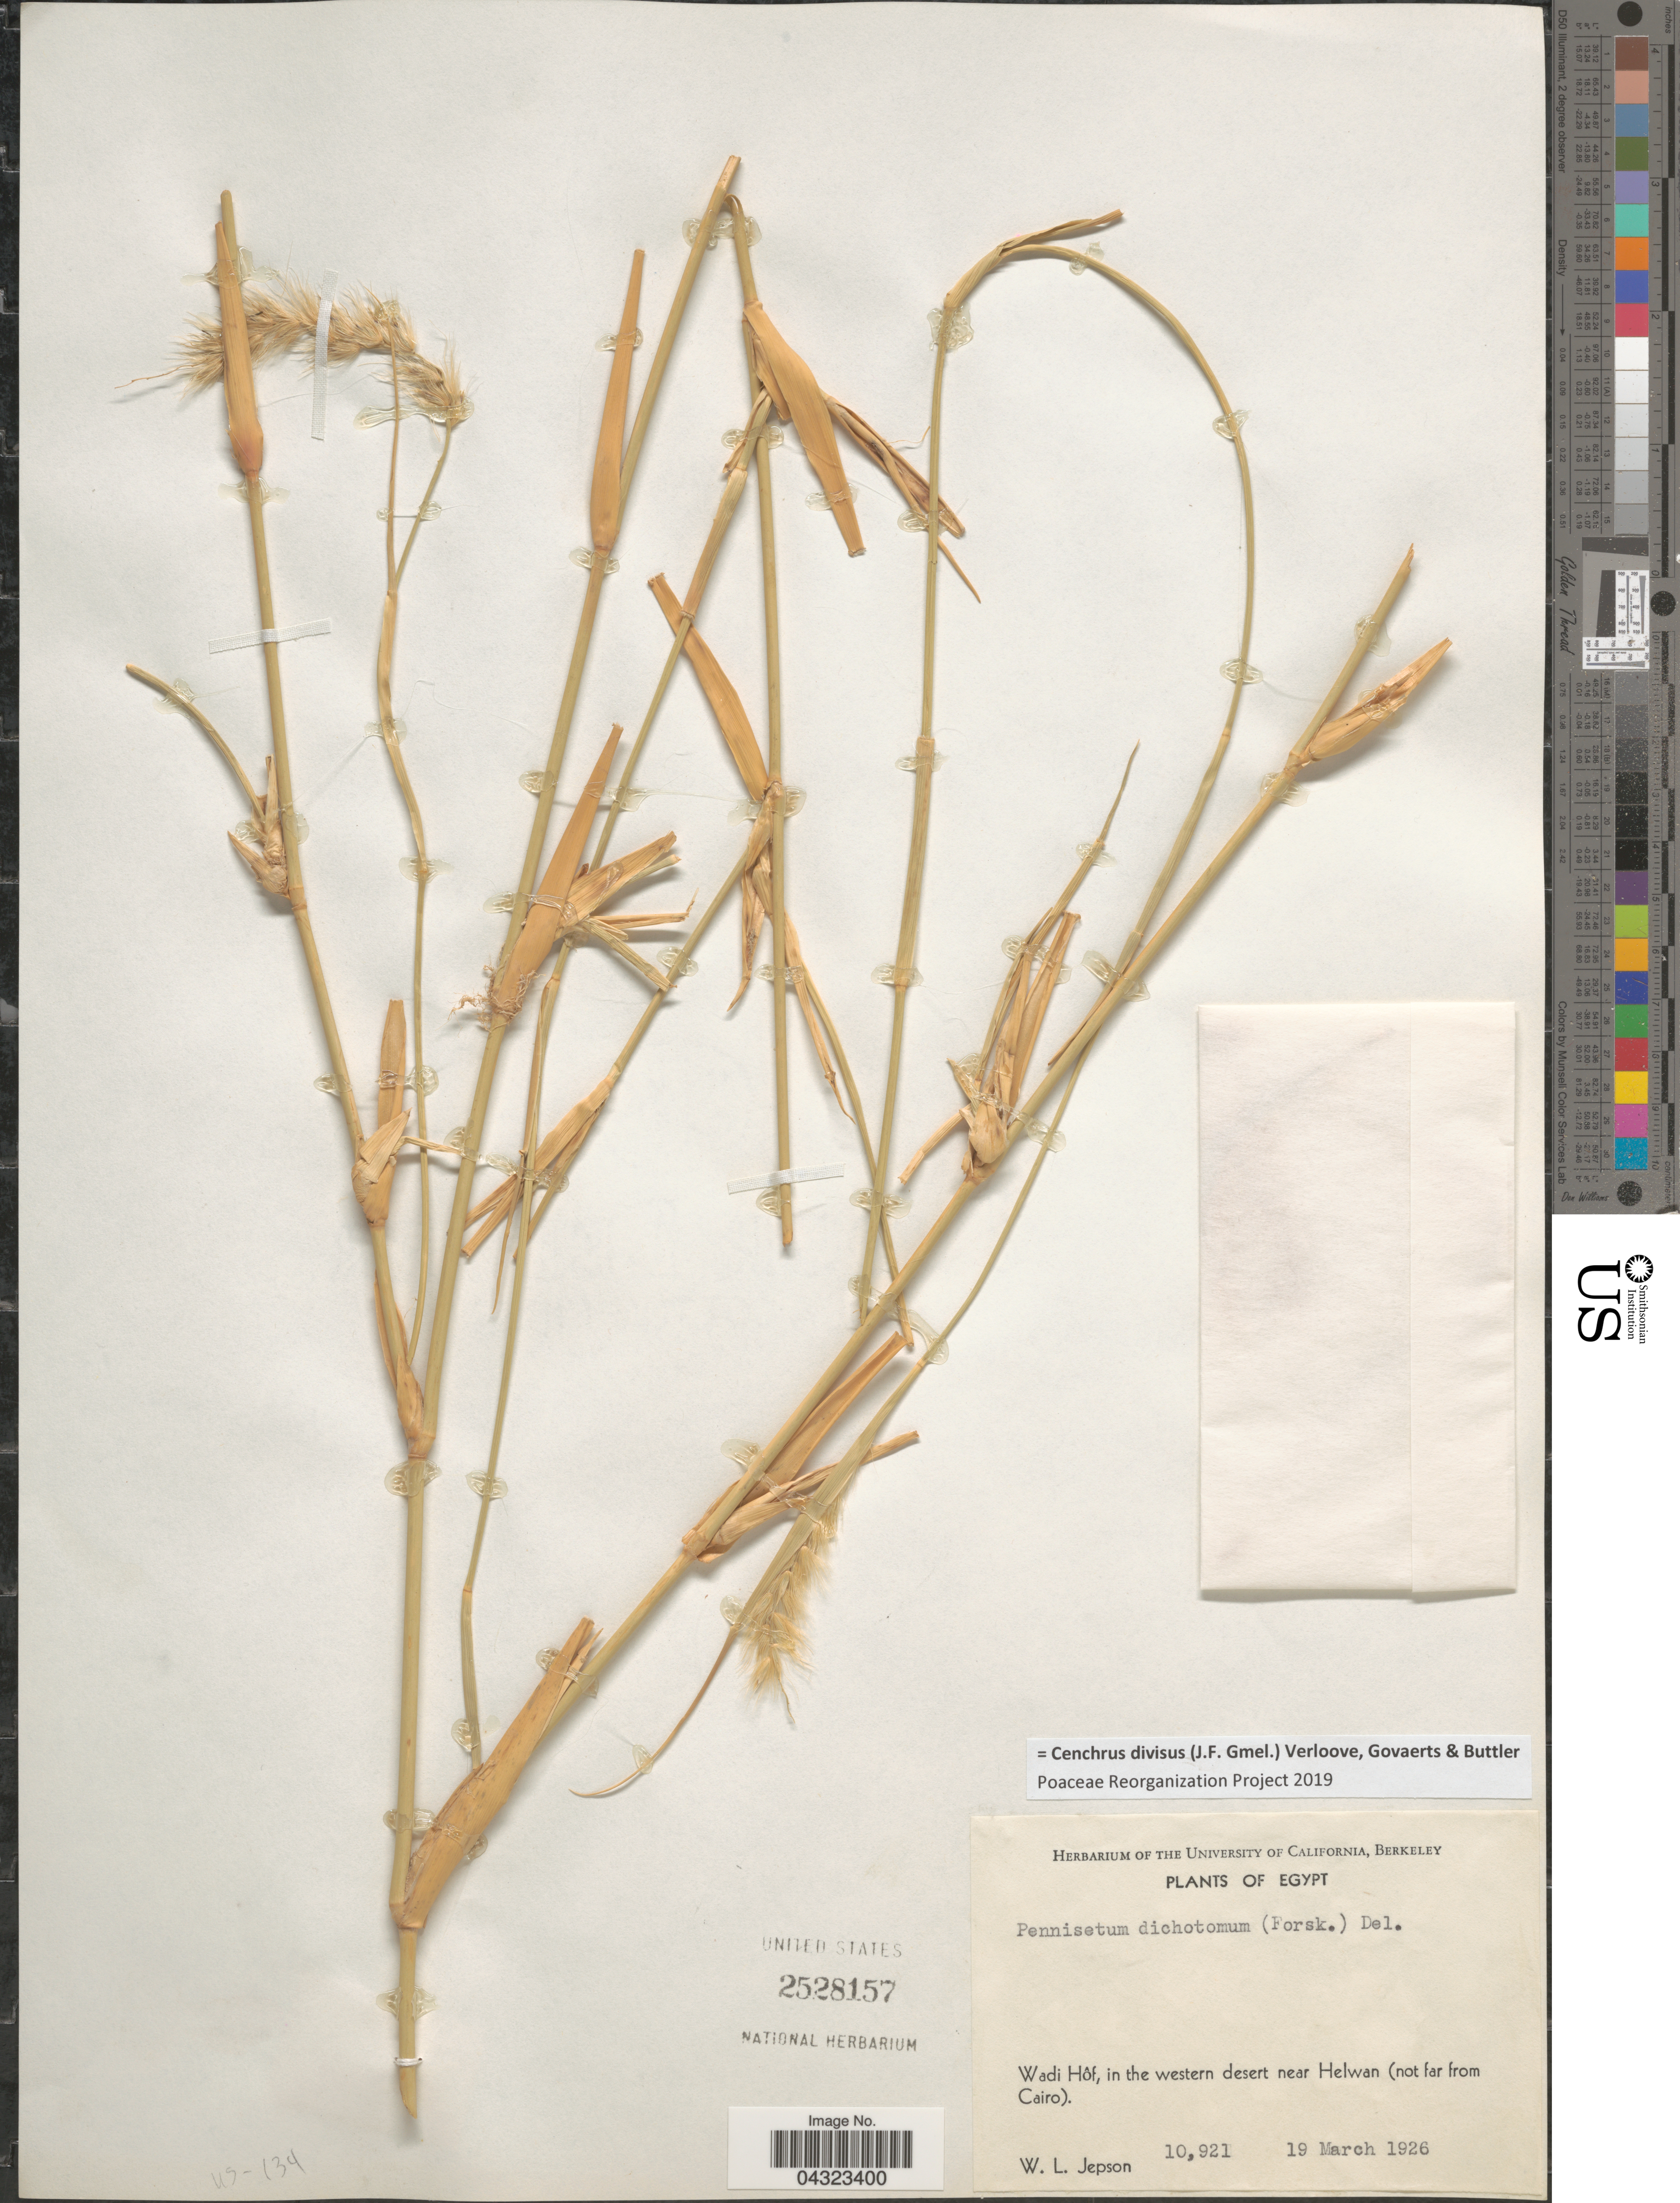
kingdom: Plantae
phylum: Tracheophyta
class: Liliopsida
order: Poales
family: Poaceae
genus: Cenchrus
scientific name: Cenchrus divisus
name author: (J.F. Gmel.) Verloove et al.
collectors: W. L. Jepson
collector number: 10921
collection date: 1926-03-19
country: Egypt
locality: Wadi Hôf, in the western desert near Helwan (not far from Cairo).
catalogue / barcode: US 2528157